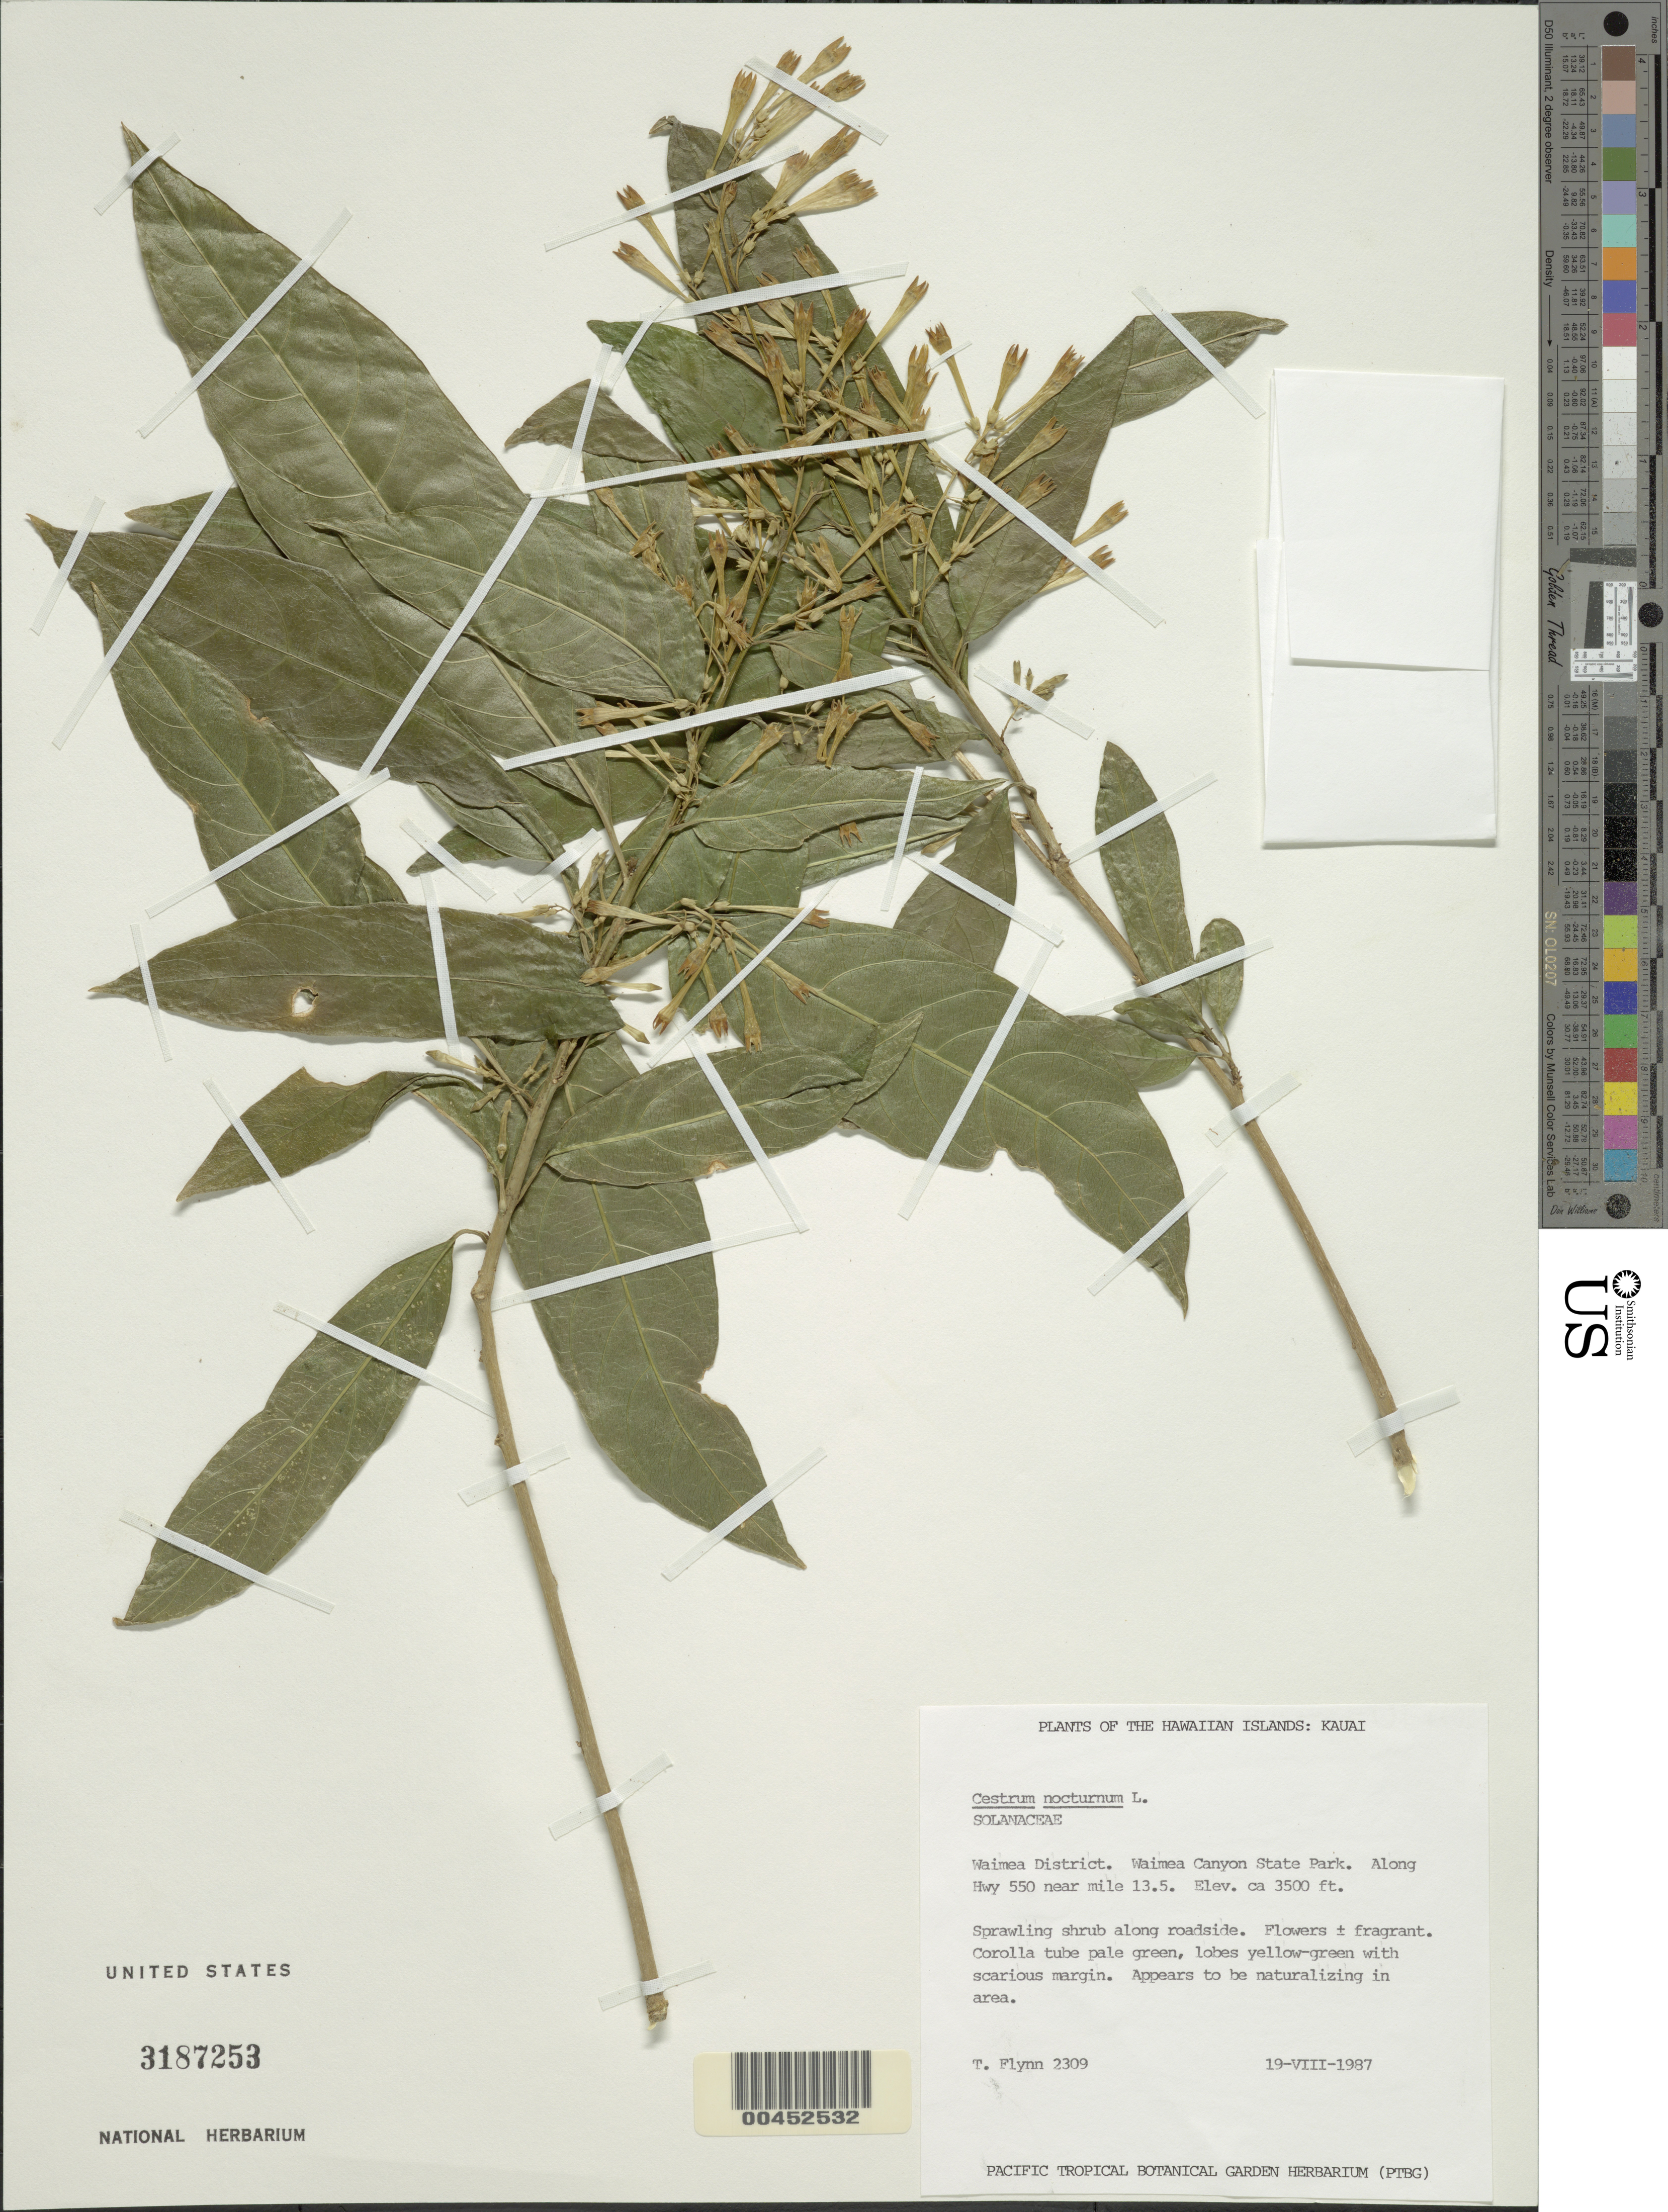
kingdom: Plantae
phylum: Tracheophyta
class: Magnoliopsida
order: Solanales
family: Solanaceae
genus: Cestrum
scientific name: Cestrum nocturnum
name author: L.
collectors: T. W. Flynn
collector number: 2309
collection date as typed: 19 Aug 1987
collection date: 1987-08-19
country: United States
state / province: Hawaii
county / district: Kauai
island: Kaua'i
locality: Wiamea District. Waimea Canyon State Park. Along Hwy 550 near mile 13.5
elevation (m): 1067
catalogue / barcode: US 3187253